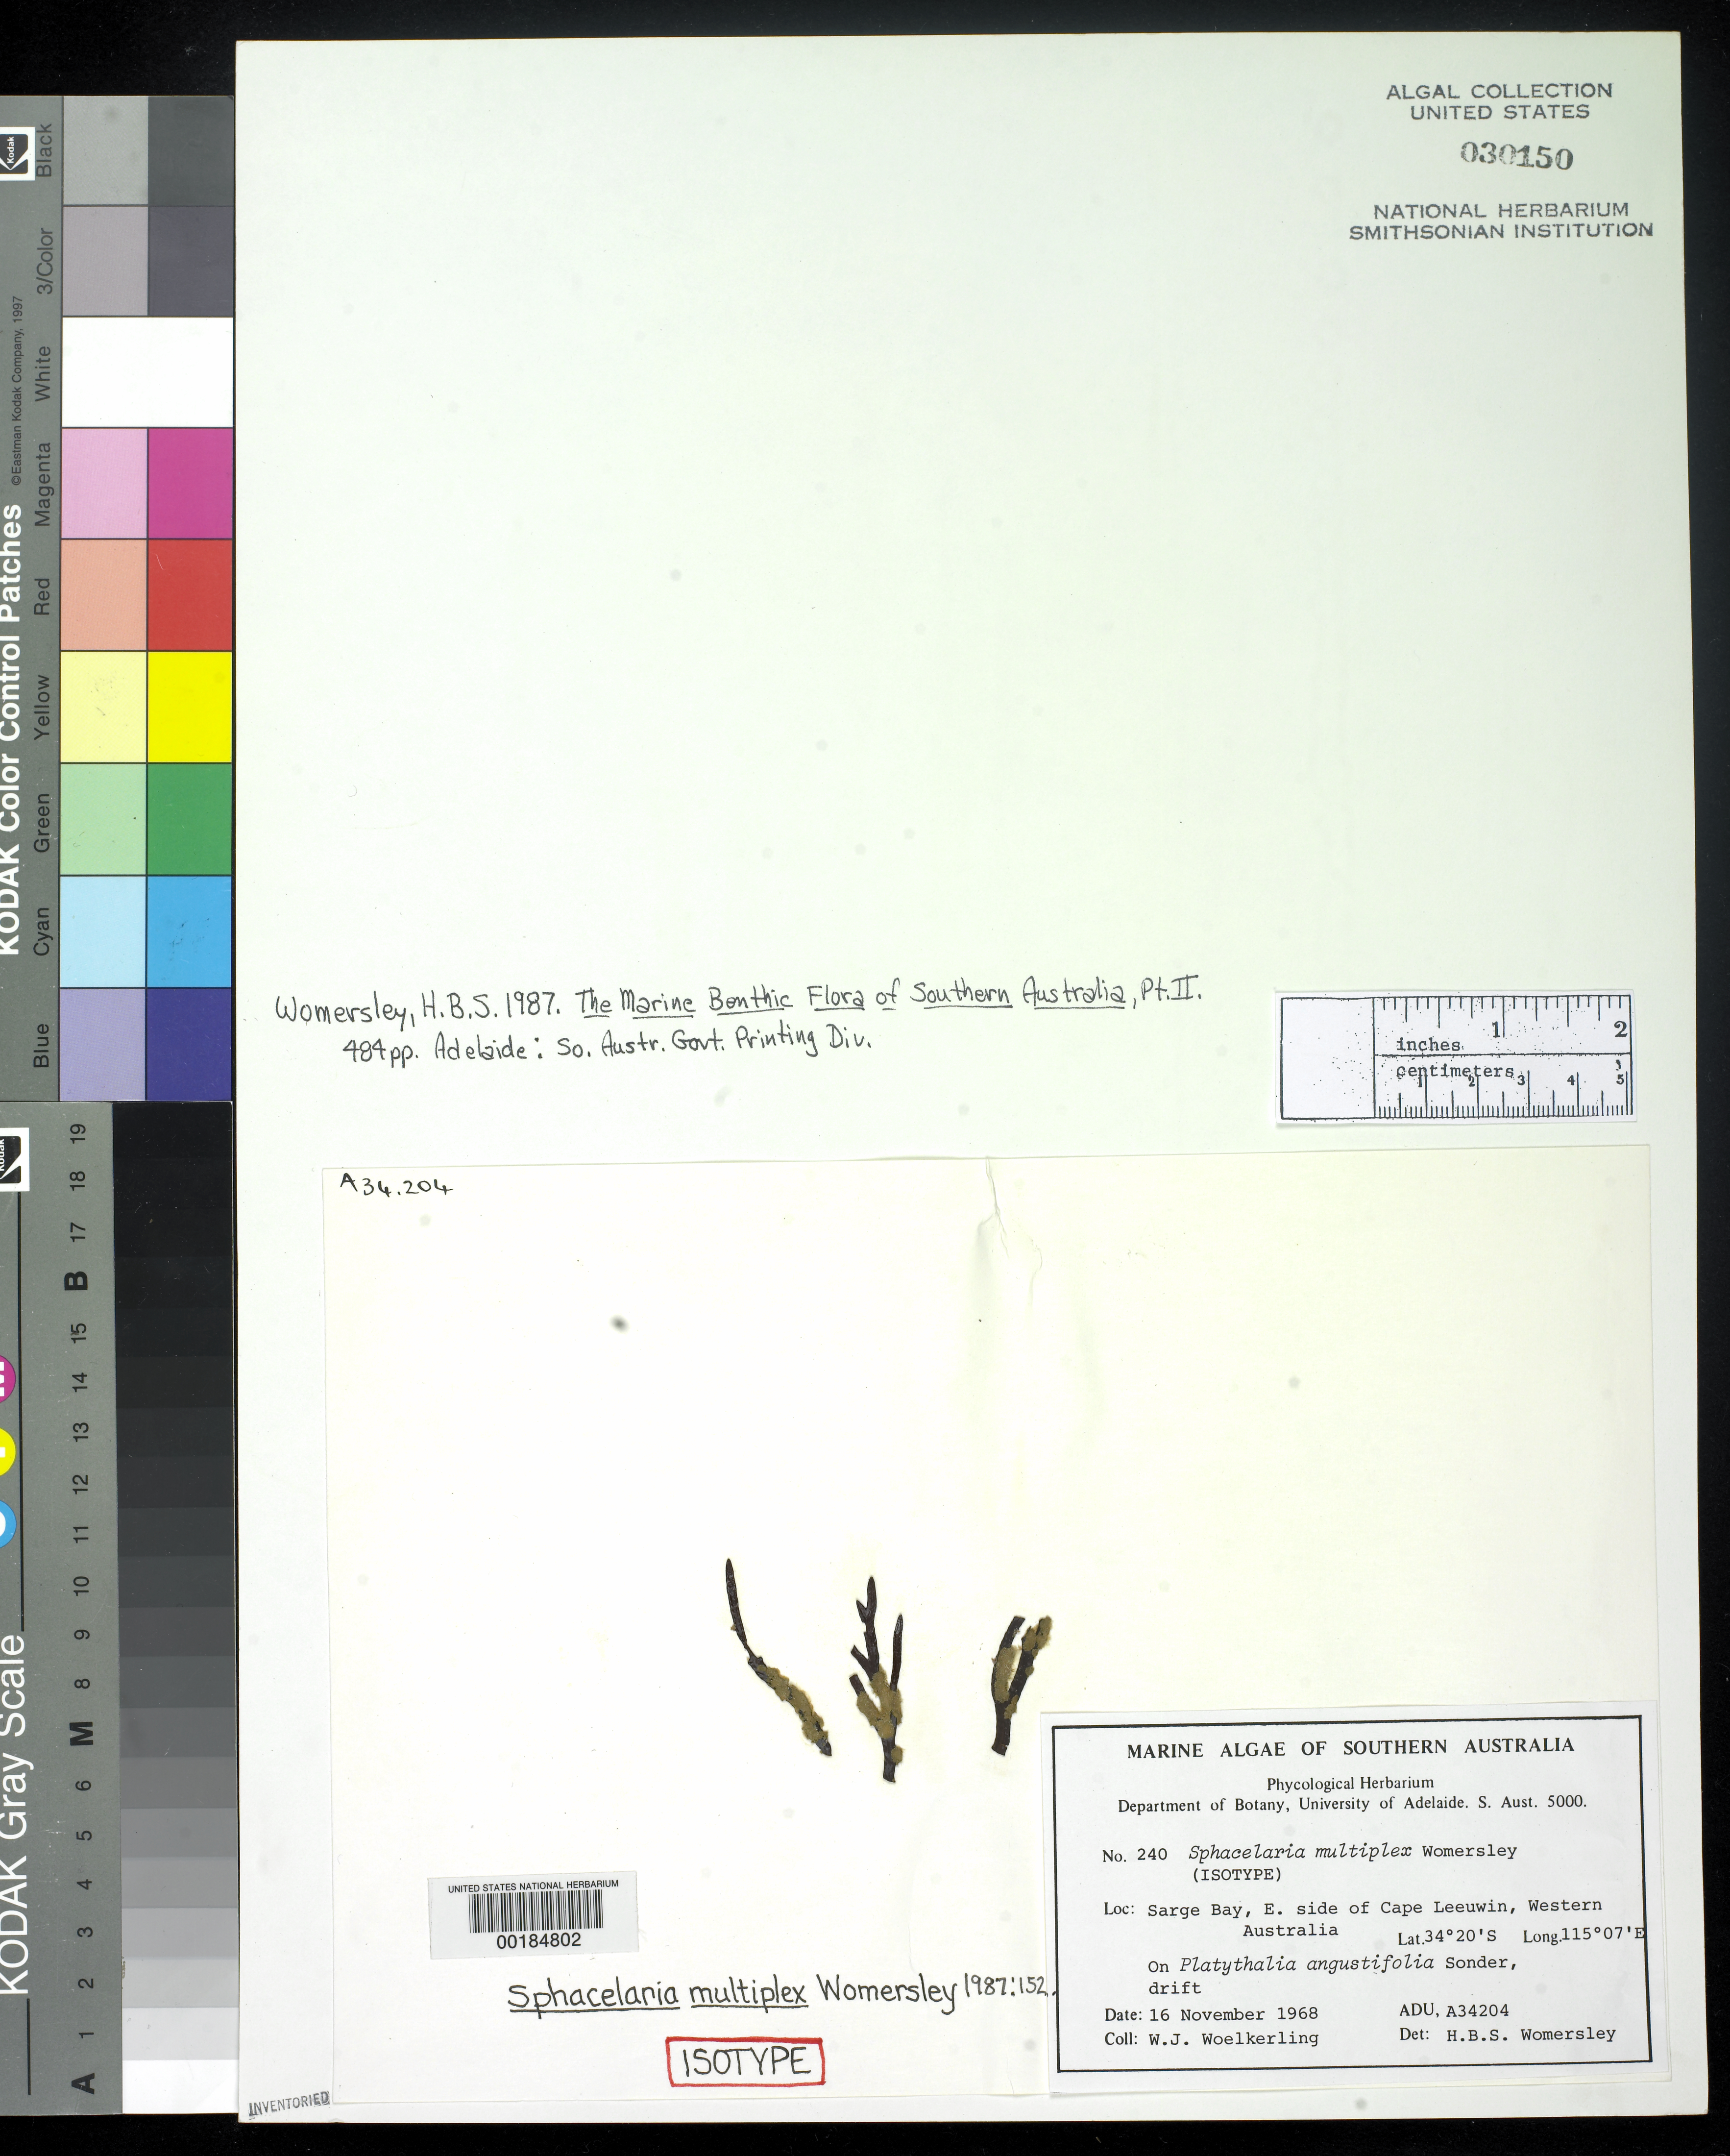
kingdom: Chromista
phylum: Ochrophyta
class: Phaeophyceae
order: Sphacelariales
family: Sphacelariaceae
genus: Sphacelaria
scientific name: Sphacelaria multiplex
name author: Womersley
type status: Isotype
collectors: W. Woelkerling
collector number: ADU A34204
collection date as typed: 16 Nov 1968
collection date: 1968-11-16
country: Australia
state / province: Western Australia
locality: Sarge Bay, east side of Cape Leeuwin.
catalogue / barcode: US 30150